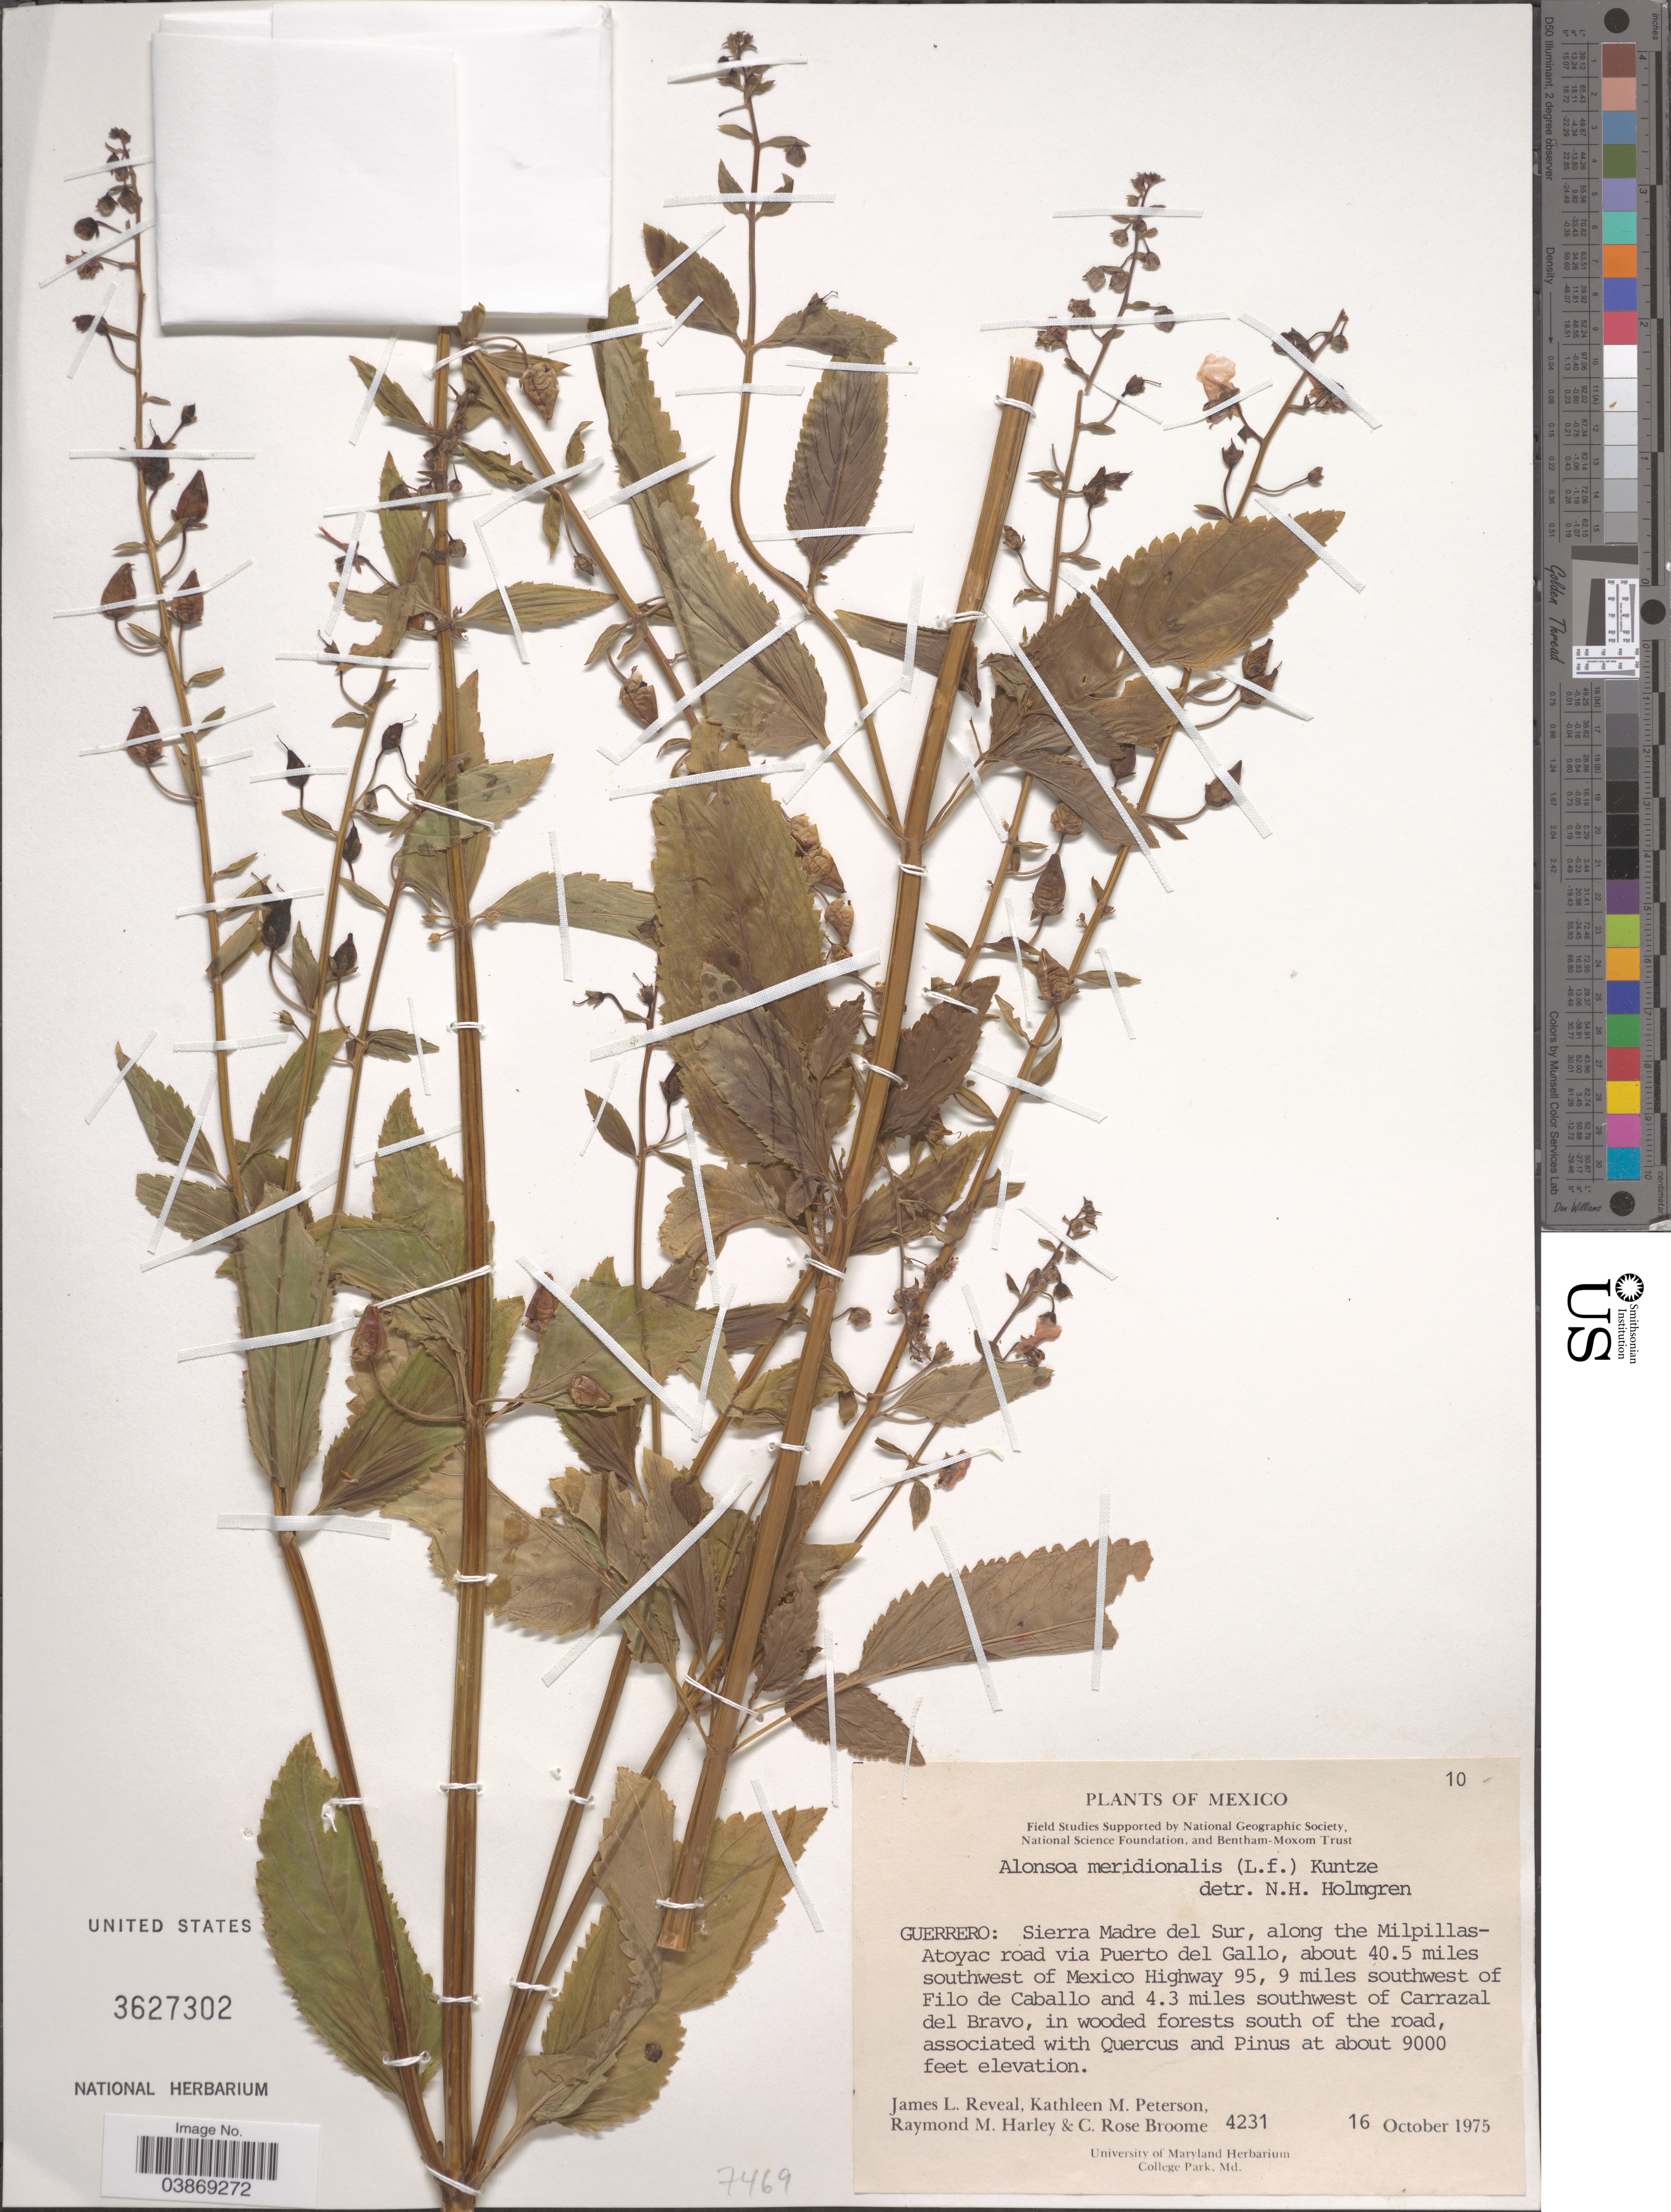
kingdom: Plantae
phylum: Tracheophyta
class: Magnoliopsida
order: Lamiales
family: Scrophulariaceae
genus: Alonsoa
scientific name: Alonsoa meridionalis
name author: (L. f.) Kuntze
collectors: J. L. Reveal, K. Peterson, R. M. Harley & C. R. Broome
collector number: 4231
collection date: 1975-10-16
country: Mexico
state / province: Guerrero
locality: Sierra Madre del Sur, along the Milpillas-Atoyac road via Puerto del Gallo, about 40.5 miles southwest of Mexico Highway 95, 9 miles southwest of Filo de Caballo and 4.3 miles southwest of Carrazal del Bravo, in wooded forests south of the road.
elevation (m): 2743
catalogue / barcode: US 3627302